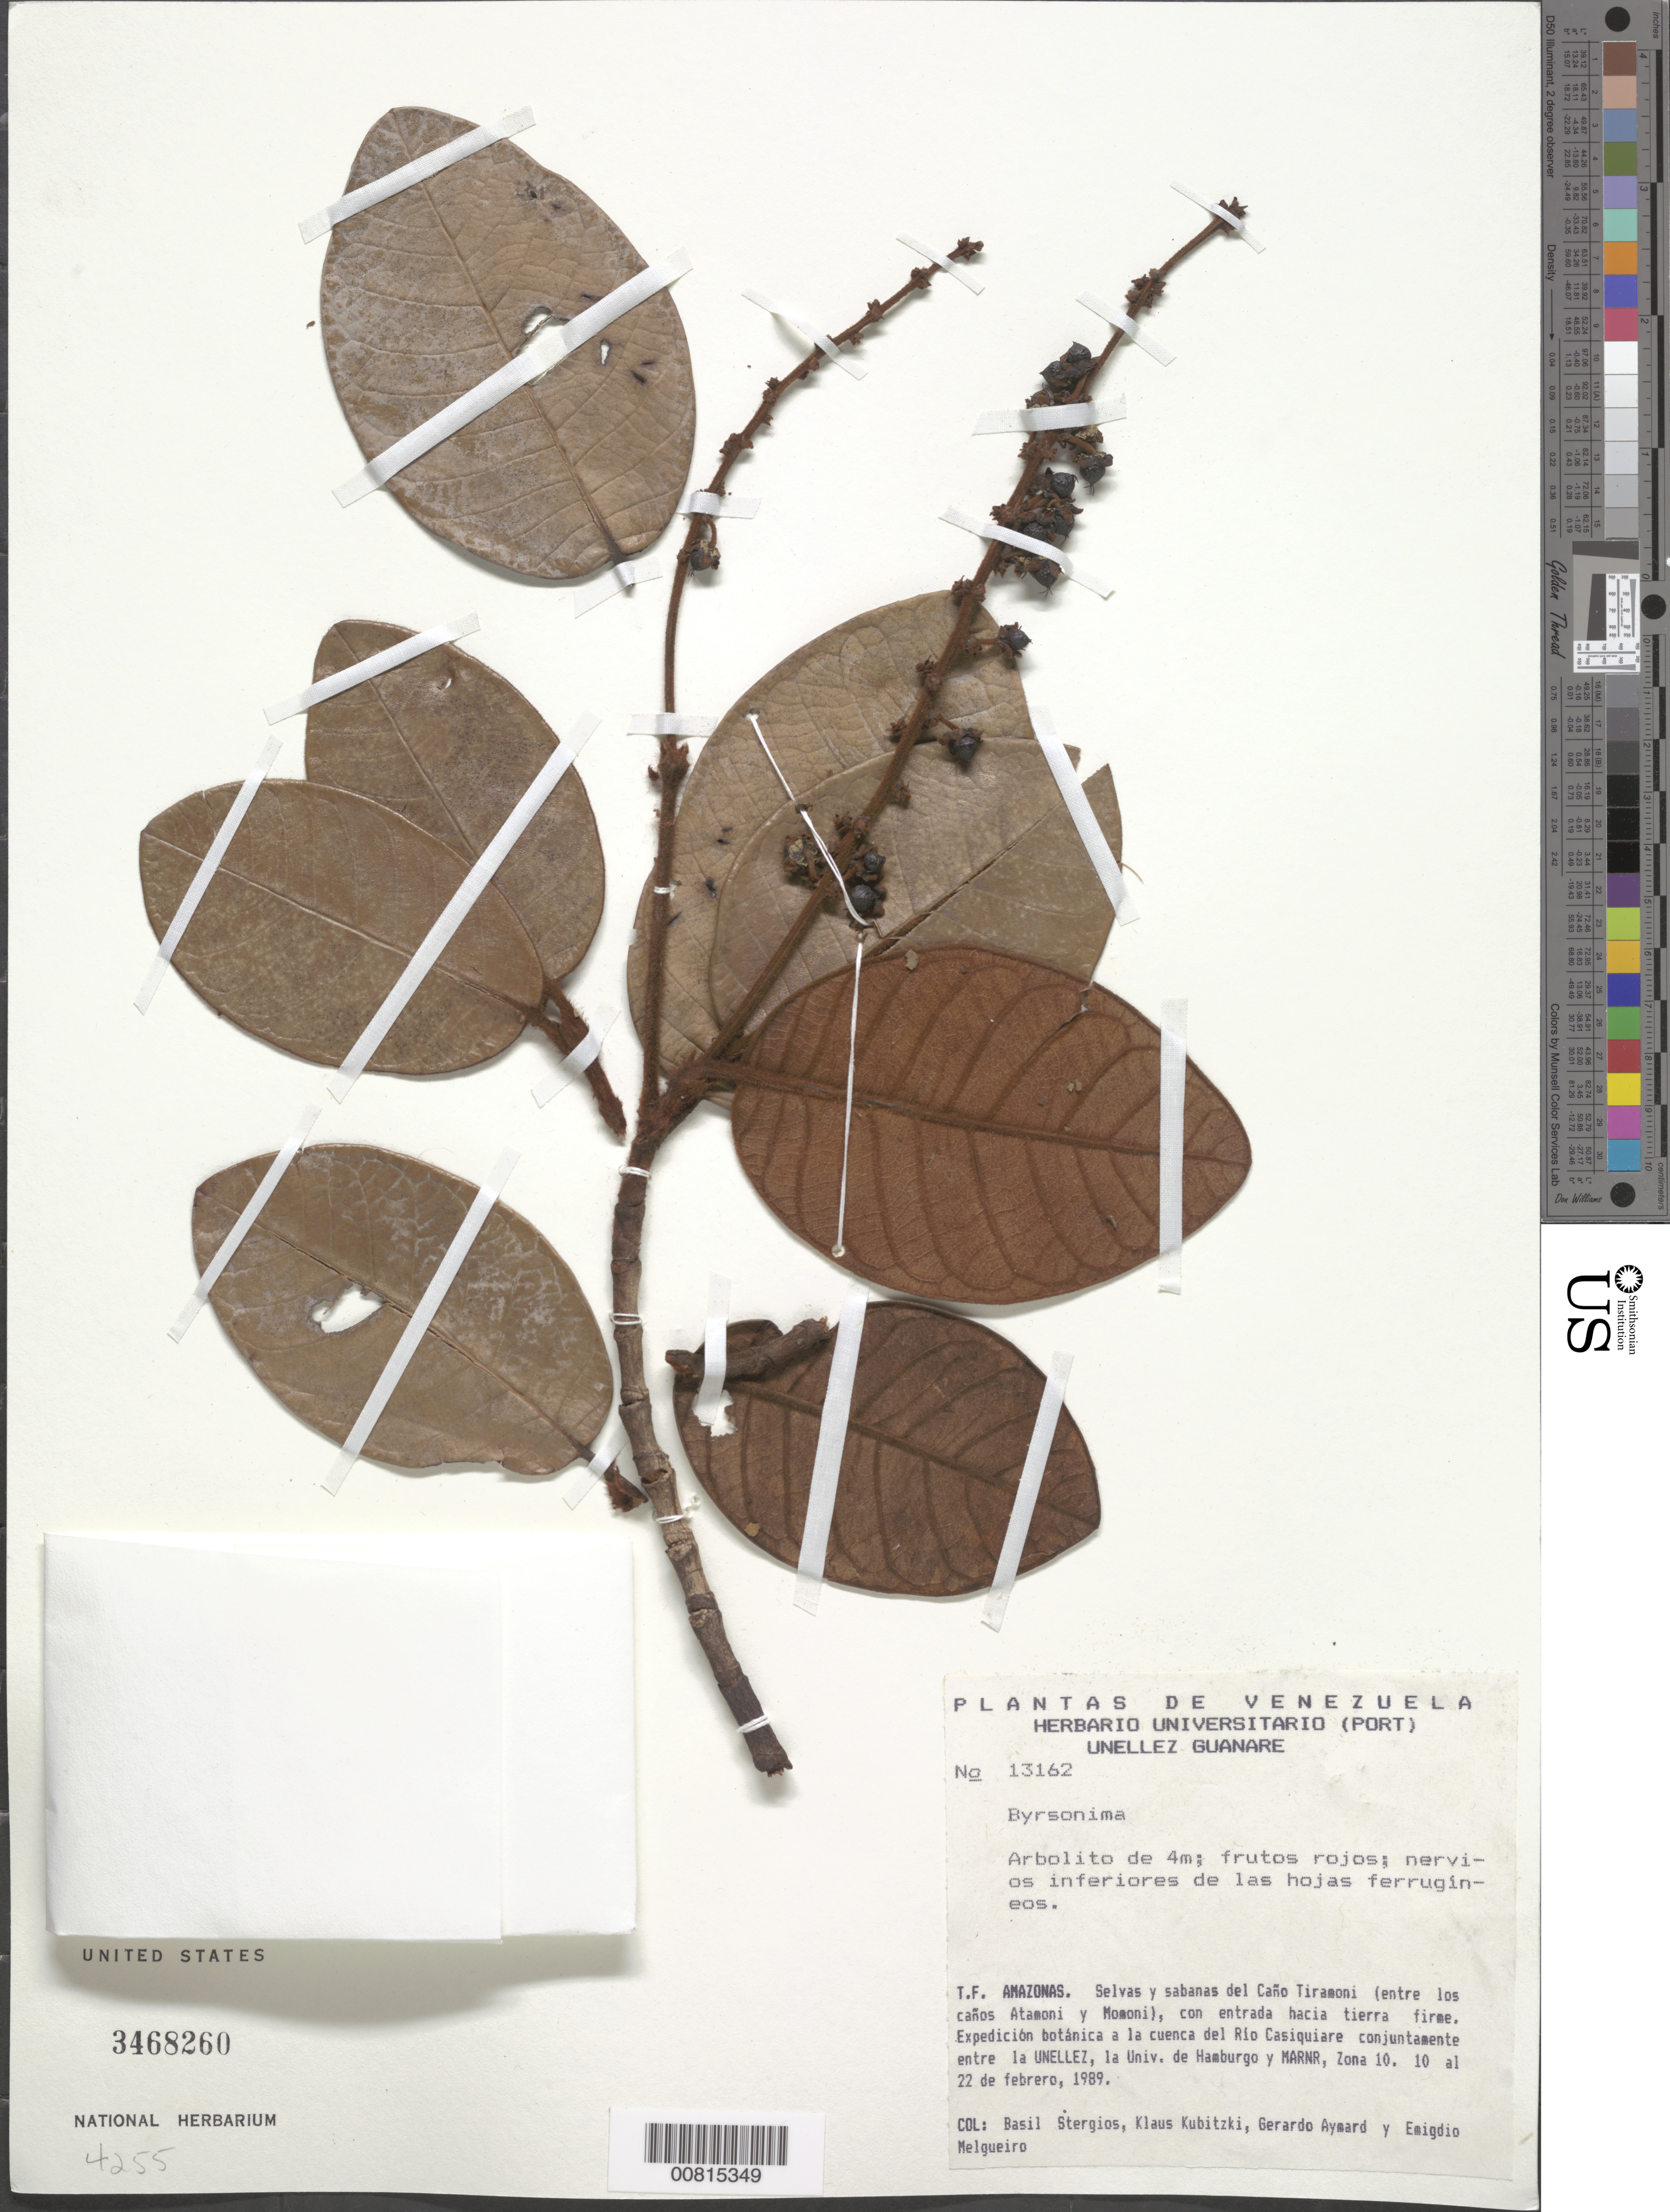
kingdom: Plantae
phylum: Tracheophyta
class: Magnoliopsida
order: Malpighiales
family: Malpighiaceae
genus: Byrsonima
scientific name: Byrsonima sp.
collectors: B. G. Stergios, K. Kubitzki, G. A. Aymard & E. Melgueiro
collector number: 13162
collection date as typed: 10-Feb-89 to 22-Feb-89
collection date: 1989-02-10/1989-02-22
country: Venezuela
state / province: Amazonas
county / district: Río Negro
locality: Río Casiquiare, Caño Tiramoni, entre el Caño Atamoni y Caño Momoni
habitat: Selvas y sabanas del cano, con entrada hacia tierra firme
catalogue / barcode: US 3468260